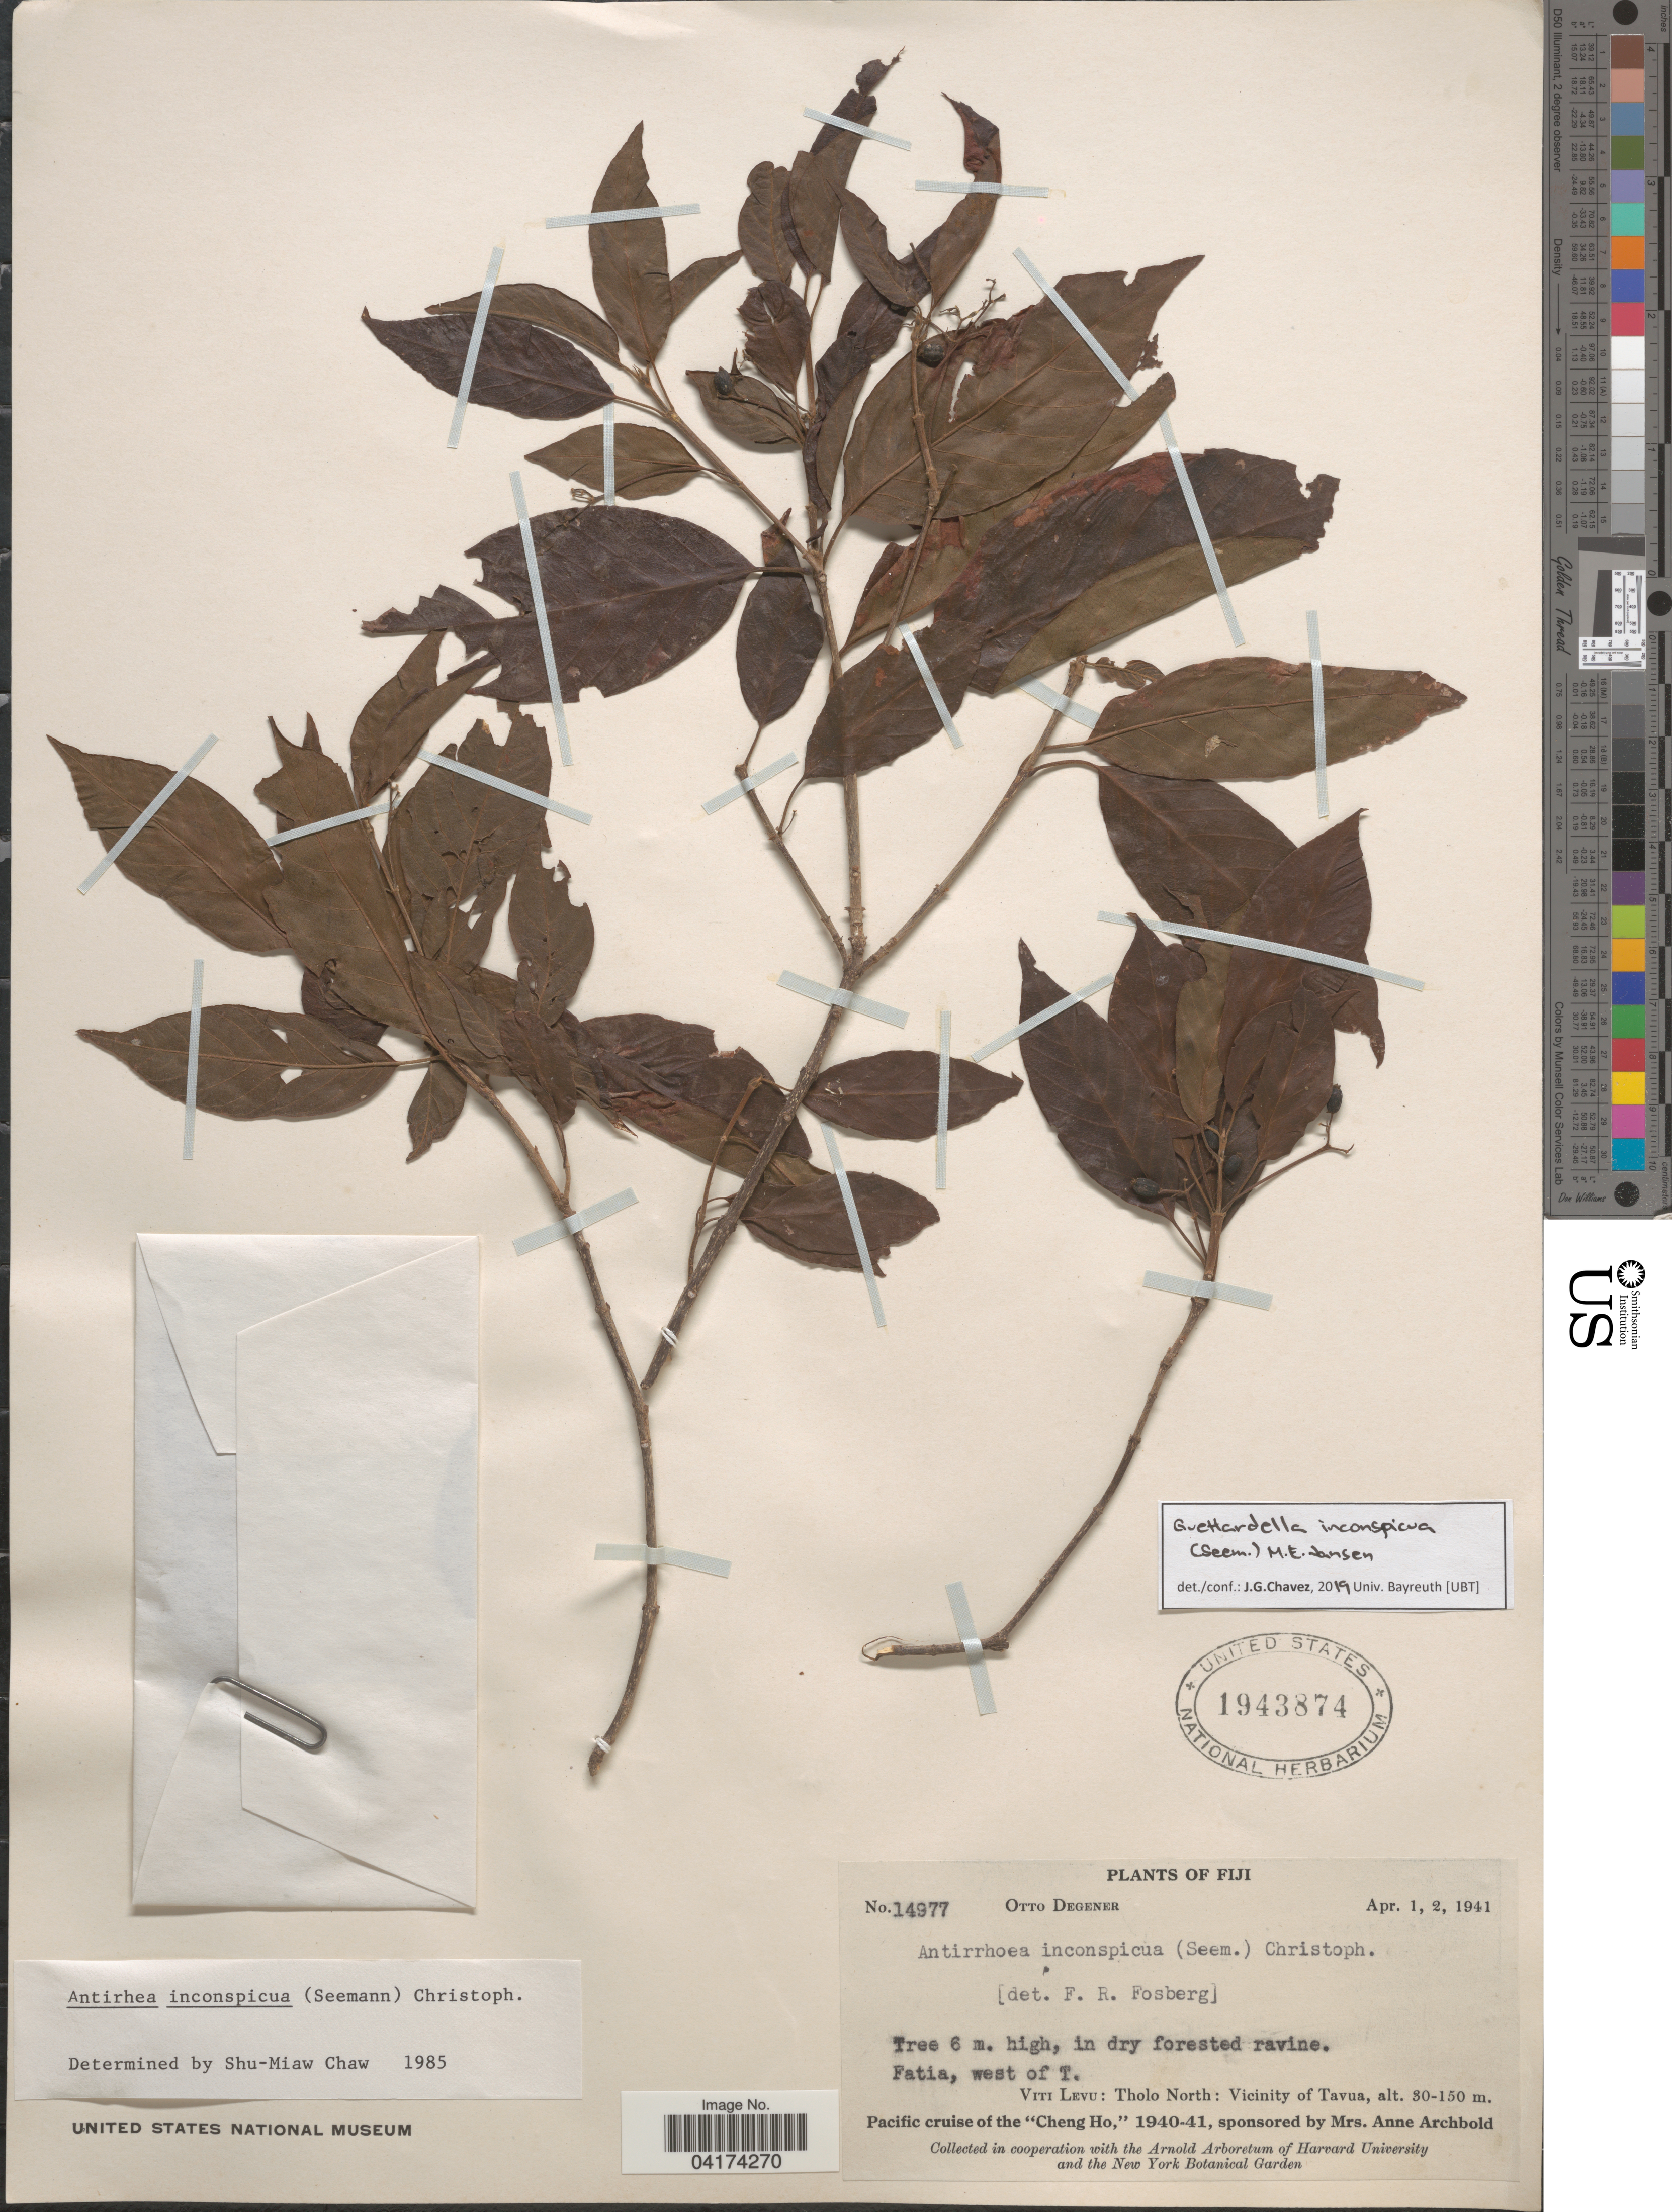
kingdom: Plantae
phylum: Tracheophyta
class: Magnoliopsida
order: Gentianales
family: Rubiaceae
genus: Guettardella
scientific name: Guettardella inconspicua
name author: (Seem.) M. E. Jansen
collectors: O. Degener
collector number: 14977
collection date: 1941-04-01/1941-04-02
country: Fiji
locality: Fatia, west of T. Viti Levu: Tholo North: Vicinity of Tavua. Pacific cruise of the "Cheng Ho," 1940-41.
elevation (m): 30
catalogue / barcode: US 1943874